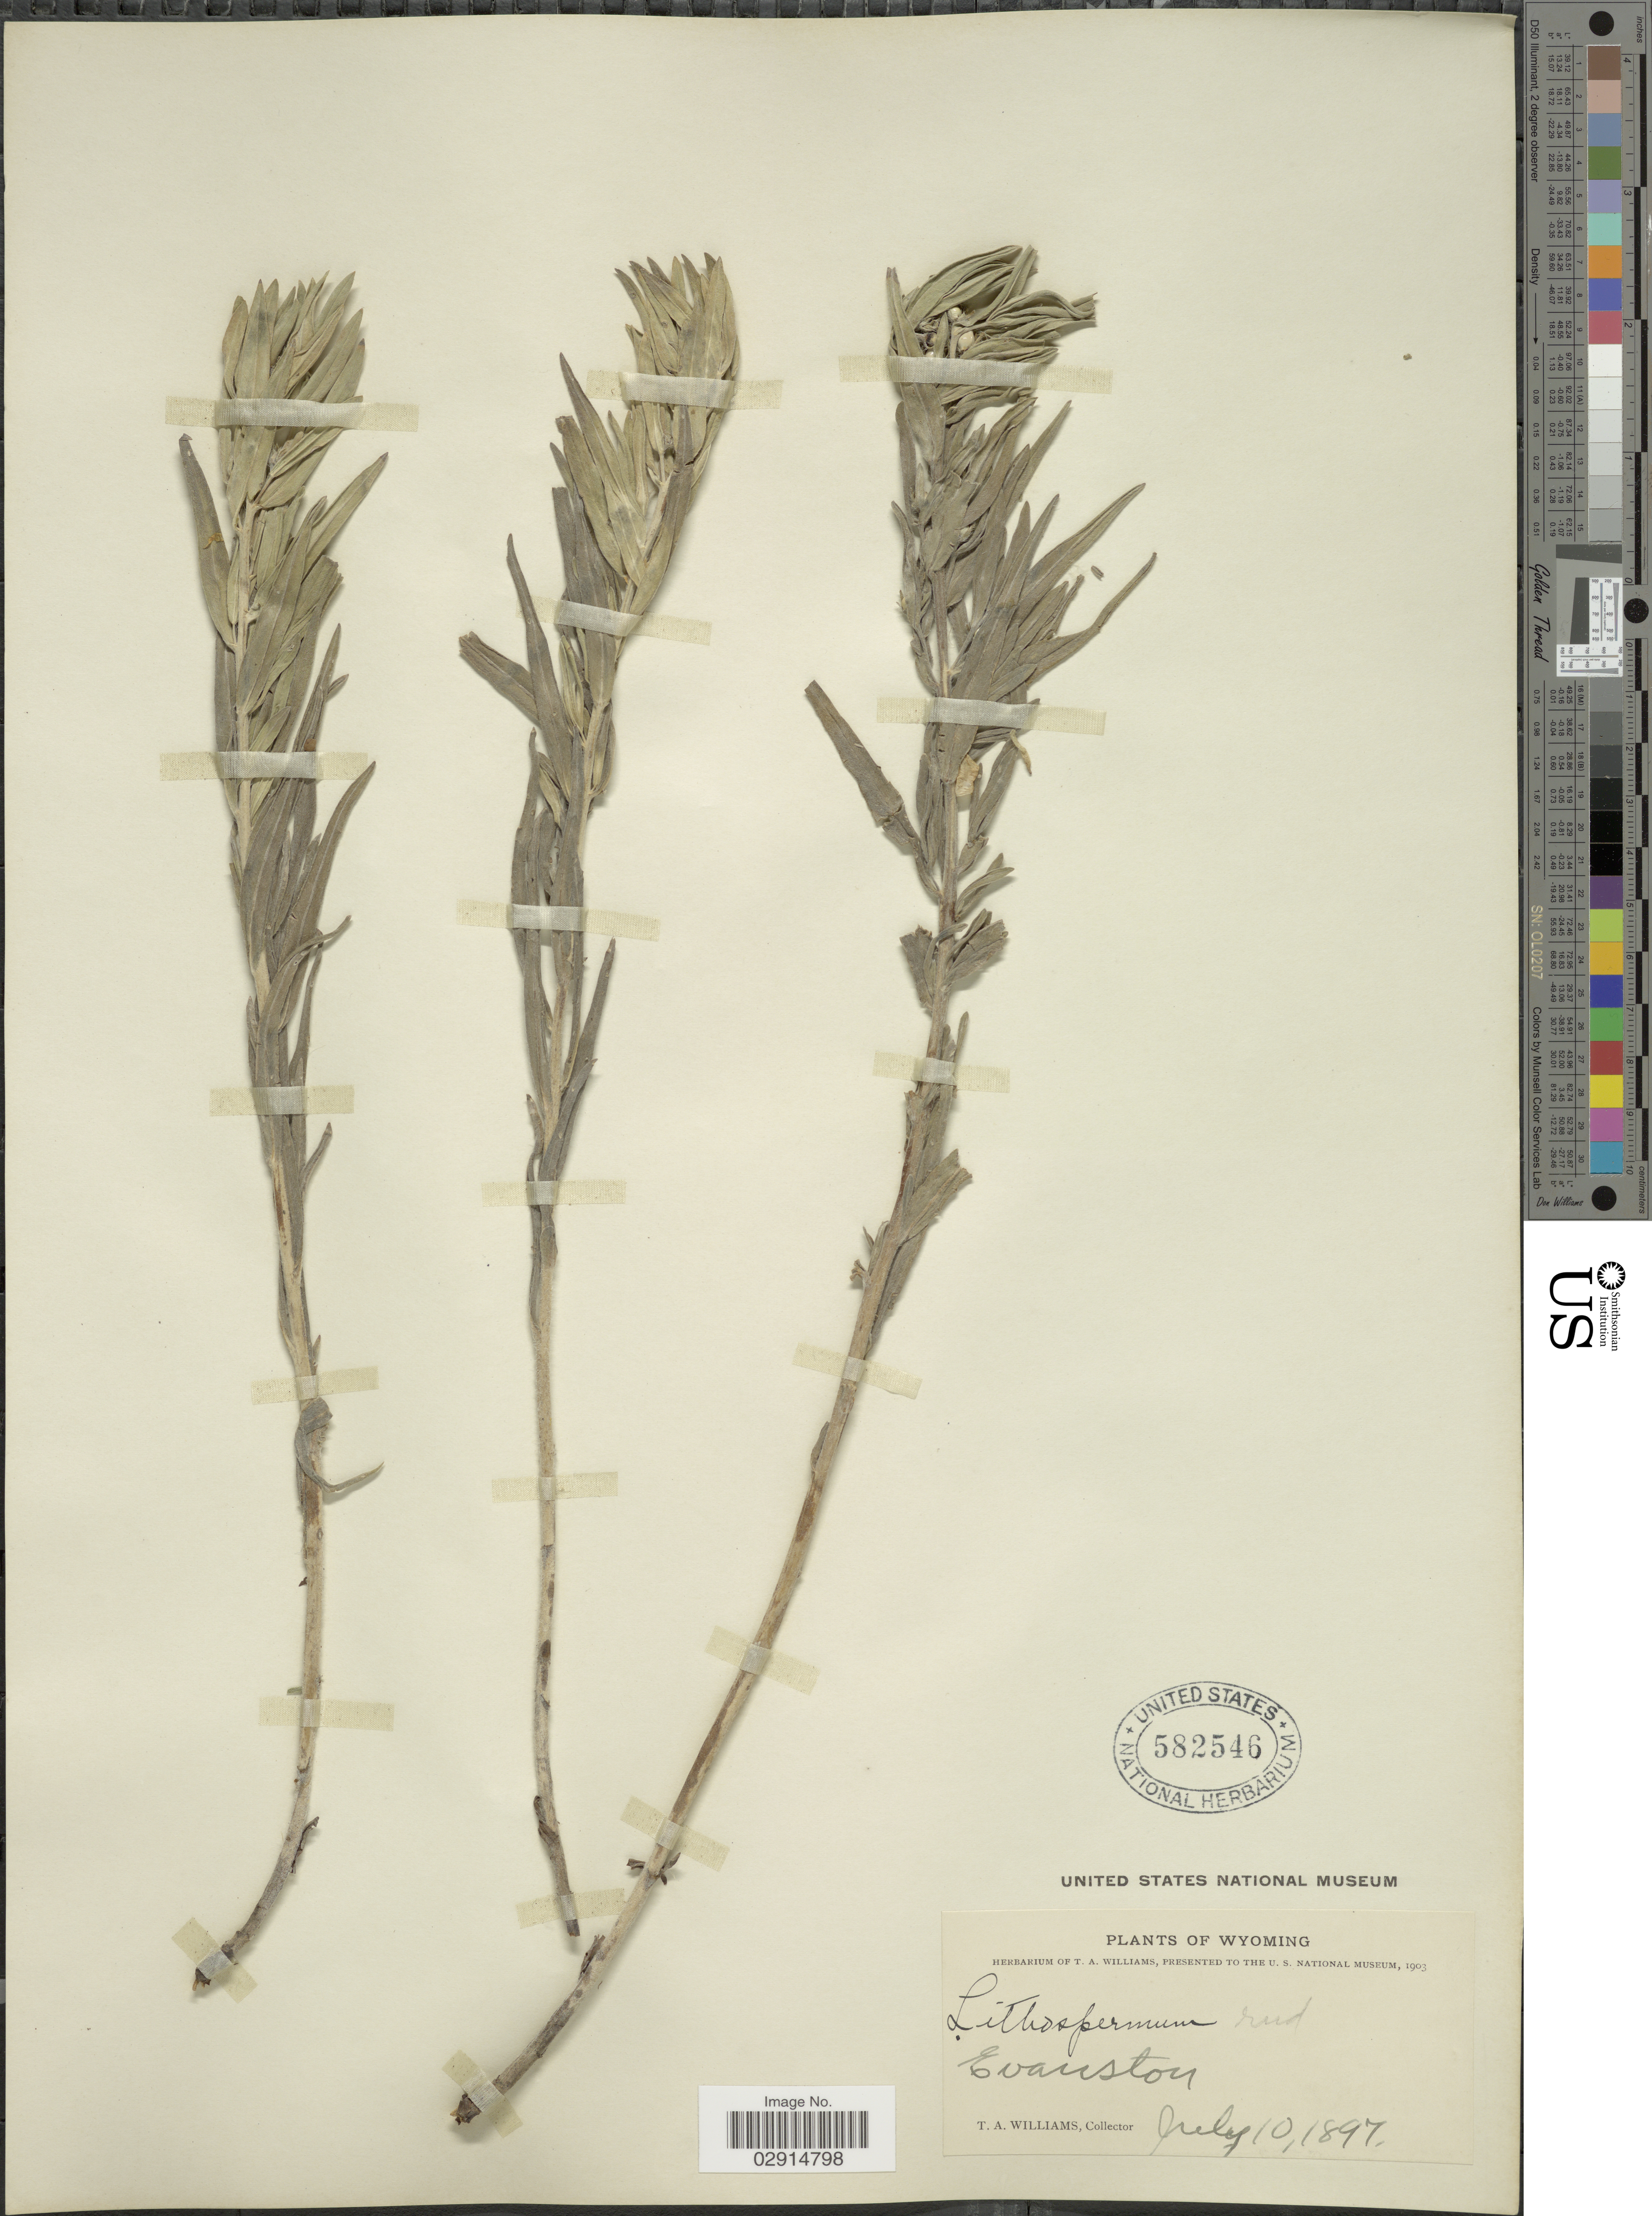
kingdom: Plantae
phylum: Tracheophyta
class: Magnoliopsida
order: Boraginales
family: Boraginaceae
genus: Lithospermum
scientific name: Lithospermum ruderale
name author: Douglas ex Lehm.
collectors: T. Williams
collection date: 1897-07-10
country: United States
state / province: Wyoming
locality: Evanston.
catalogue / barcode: US 582546